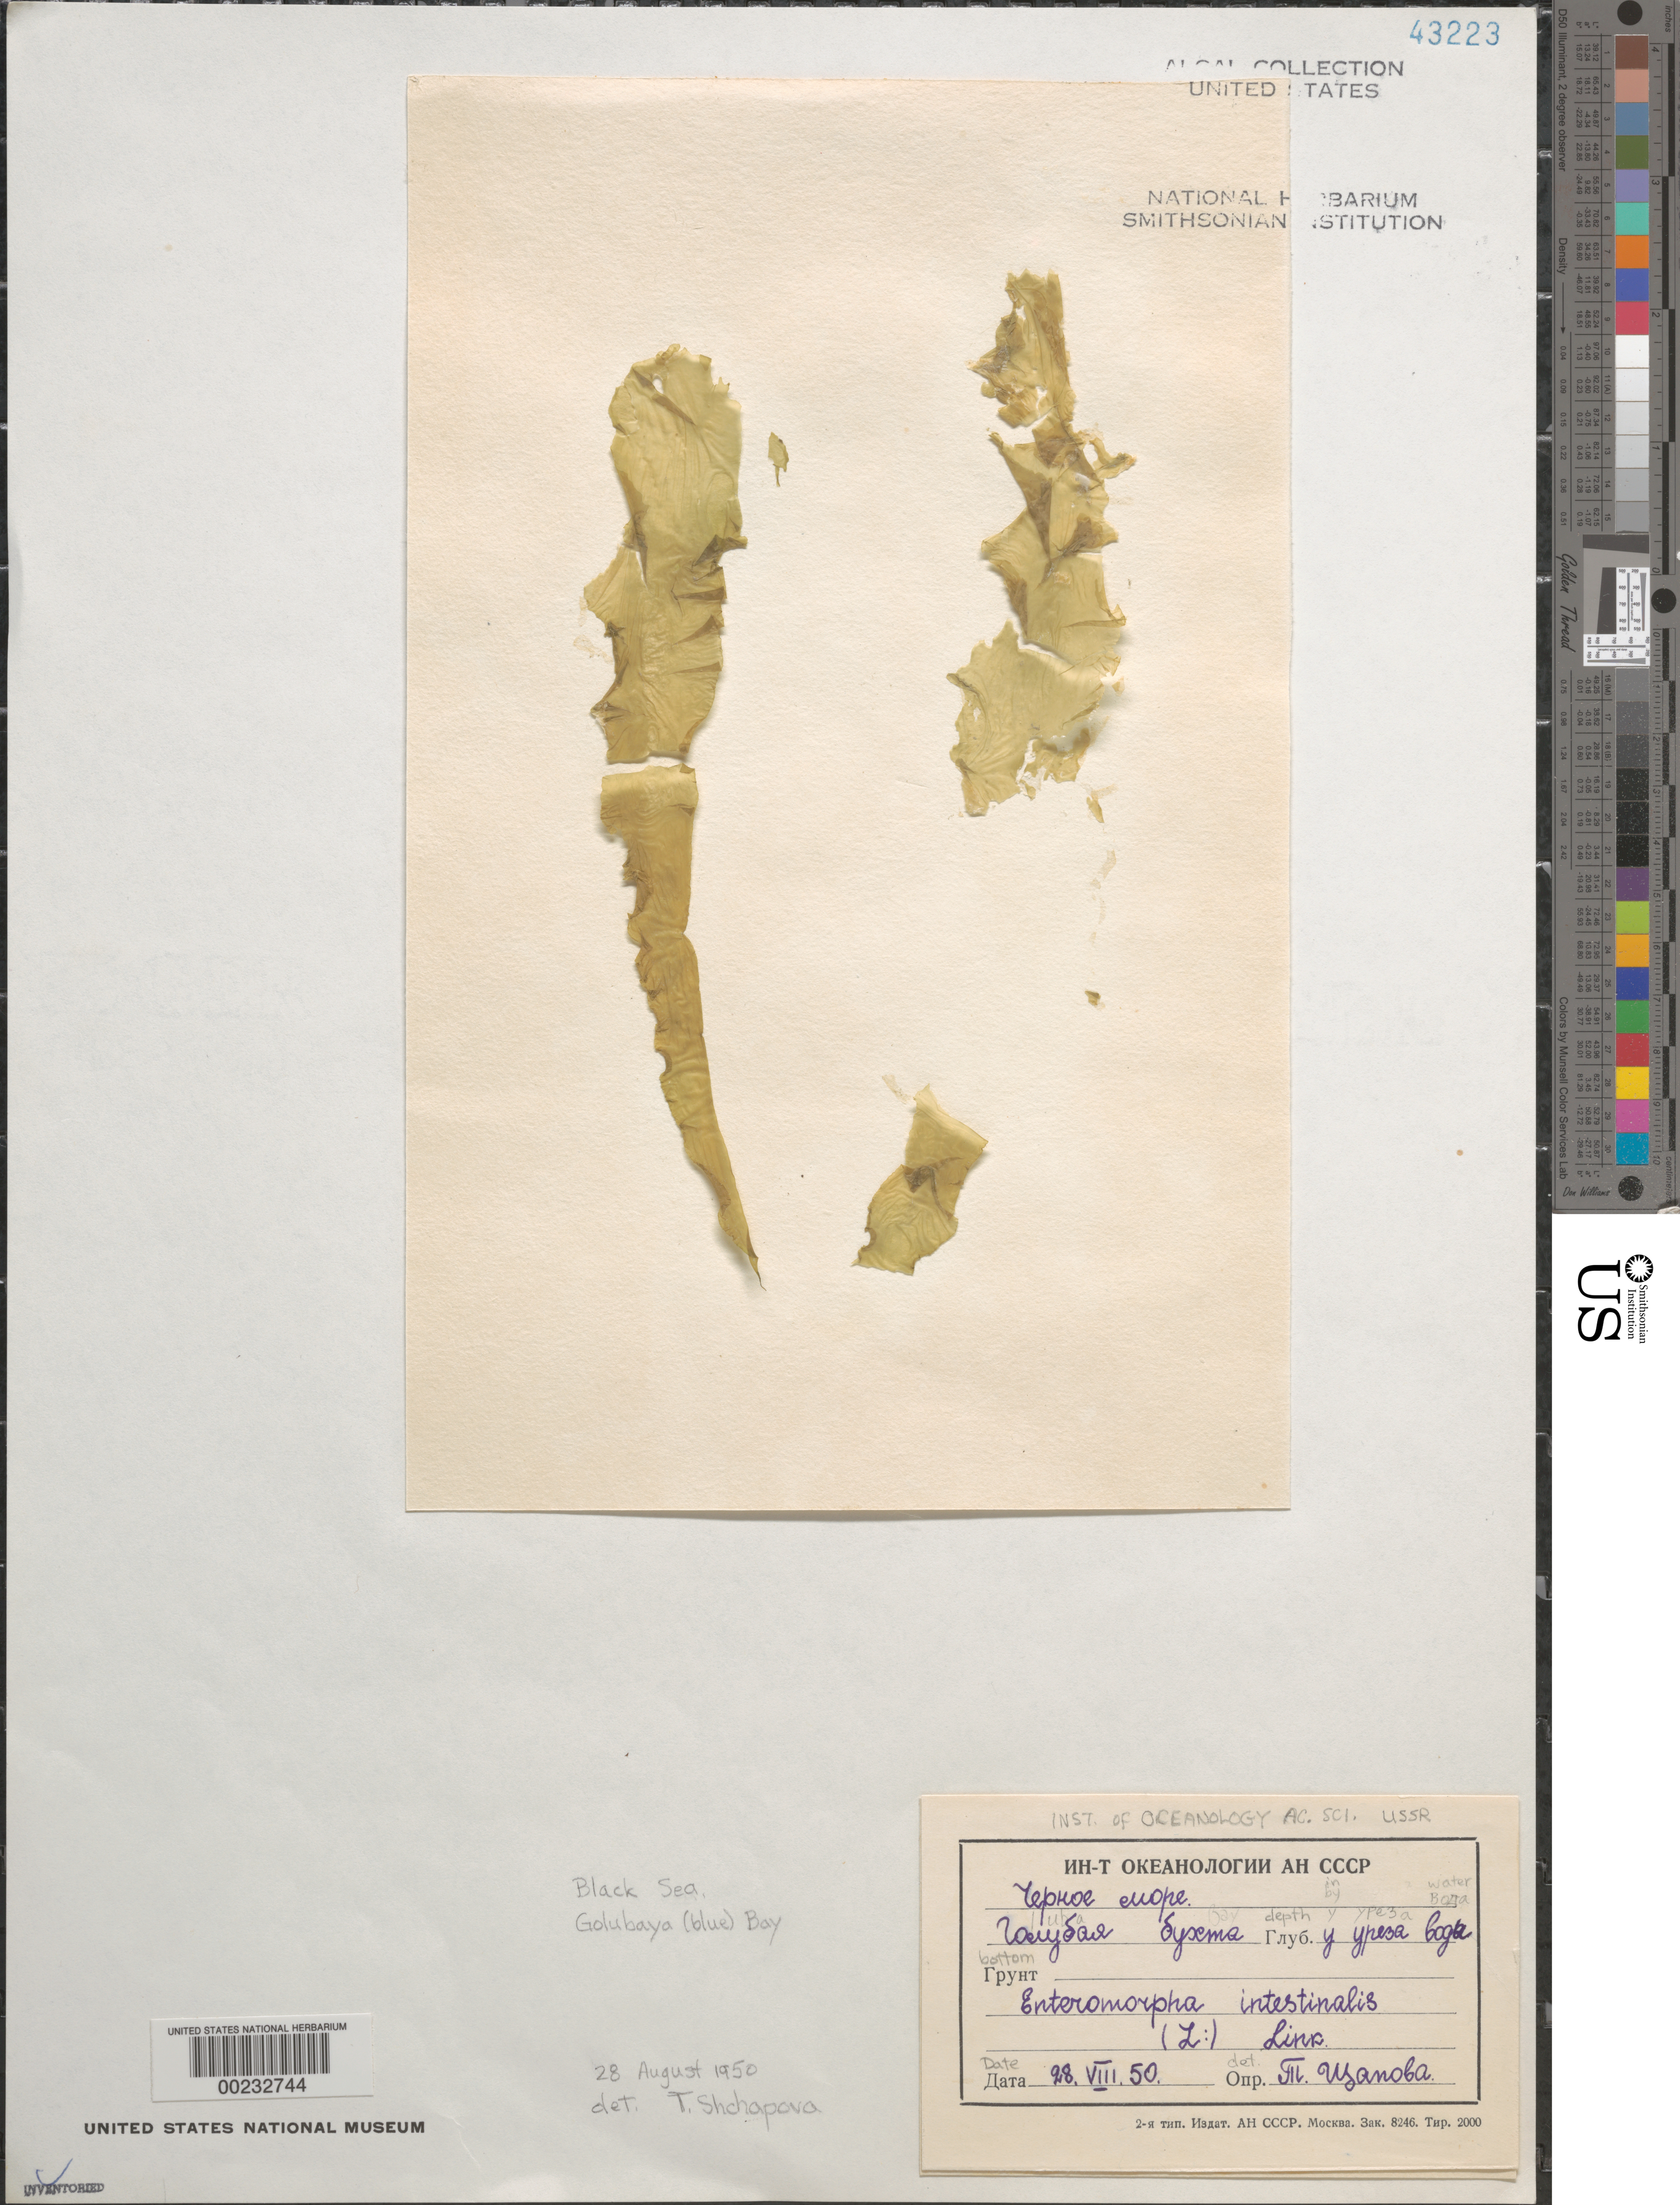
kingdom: Plantae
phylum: Chlorophyta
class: Ulvophyceae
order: Ulvales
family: Ulvaceae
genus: Ulva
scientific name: Ulva intestinalis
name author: L.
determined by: Algae name updating Project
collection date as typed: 28 Aug 1950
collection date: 1950-08-28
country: Russian Federation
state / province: Krasnodar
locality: Black Sea, Golubaya Bay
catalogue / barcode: US 43223